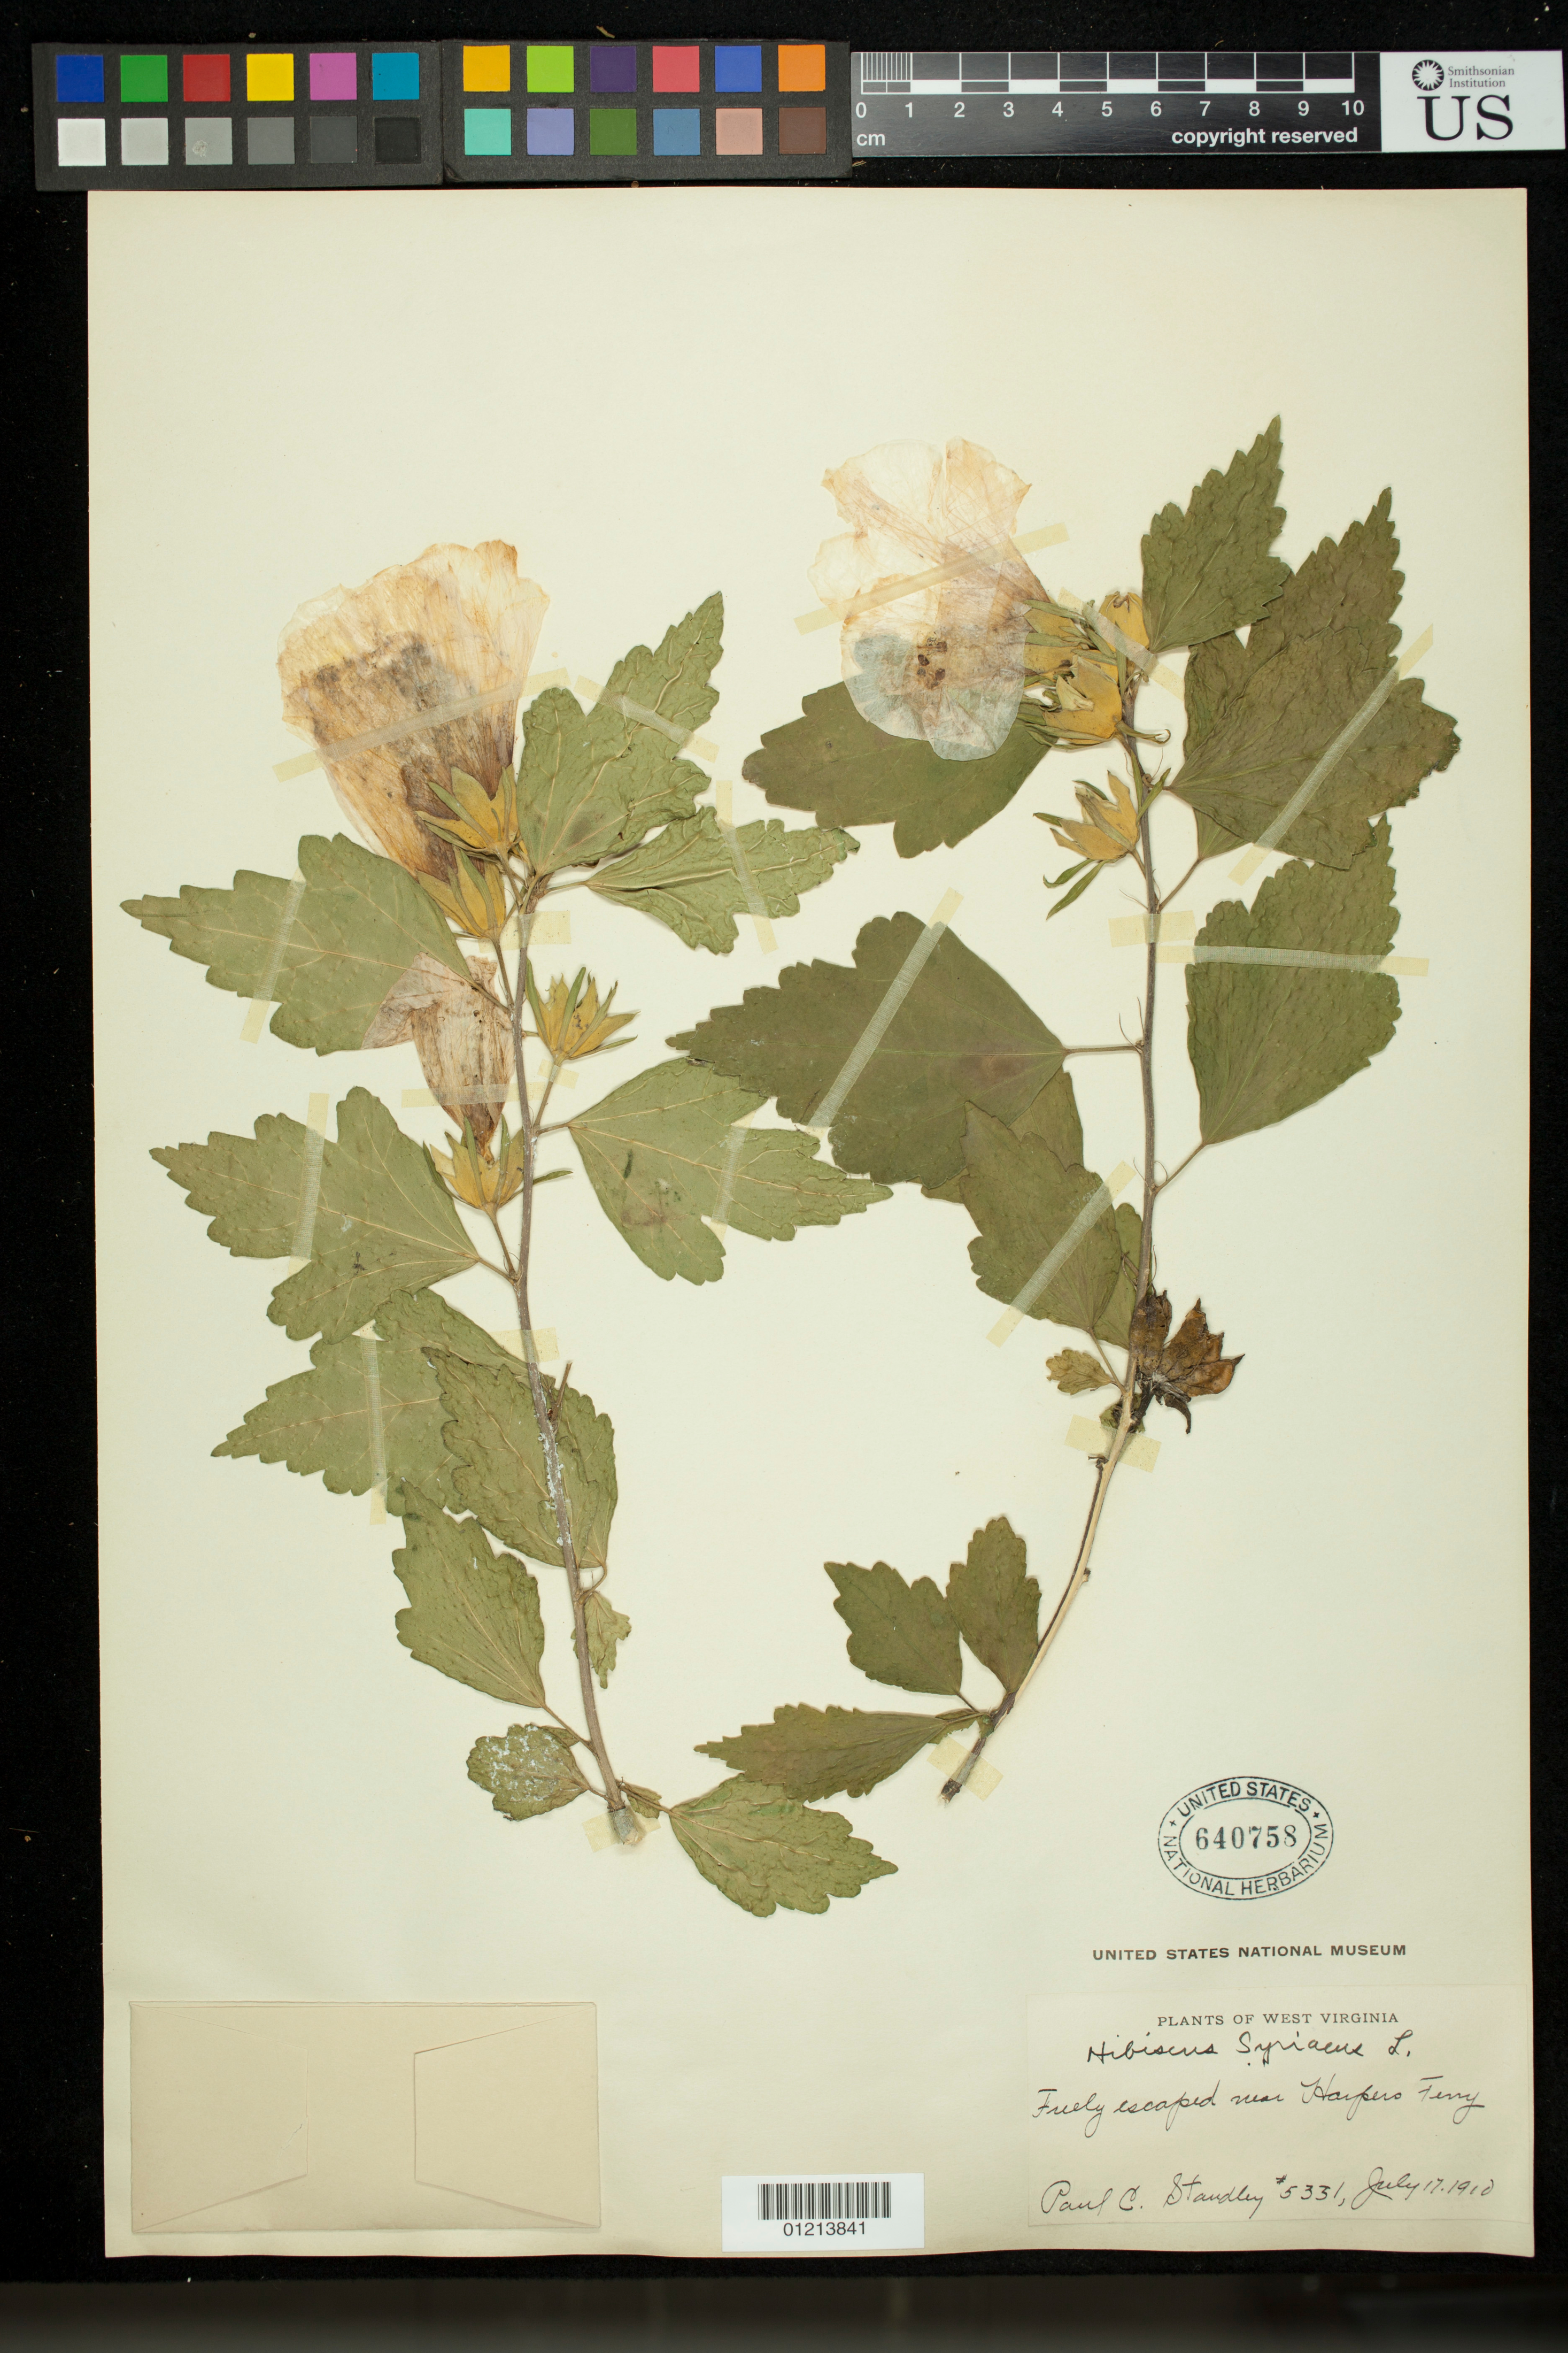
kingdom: Plantae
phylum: Tracheophyta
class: Magnoliopsida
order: Malvales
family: Malvaceae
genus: Hibiscus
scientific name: Hibiscus syriacus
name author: L.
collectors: P. C. Standley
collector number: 5331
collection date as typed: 17 Jul 1910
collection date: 1910-07-17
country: United States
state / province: West Virginia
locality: Freely escaped near Harpers Ferry.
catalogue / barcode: US 640758